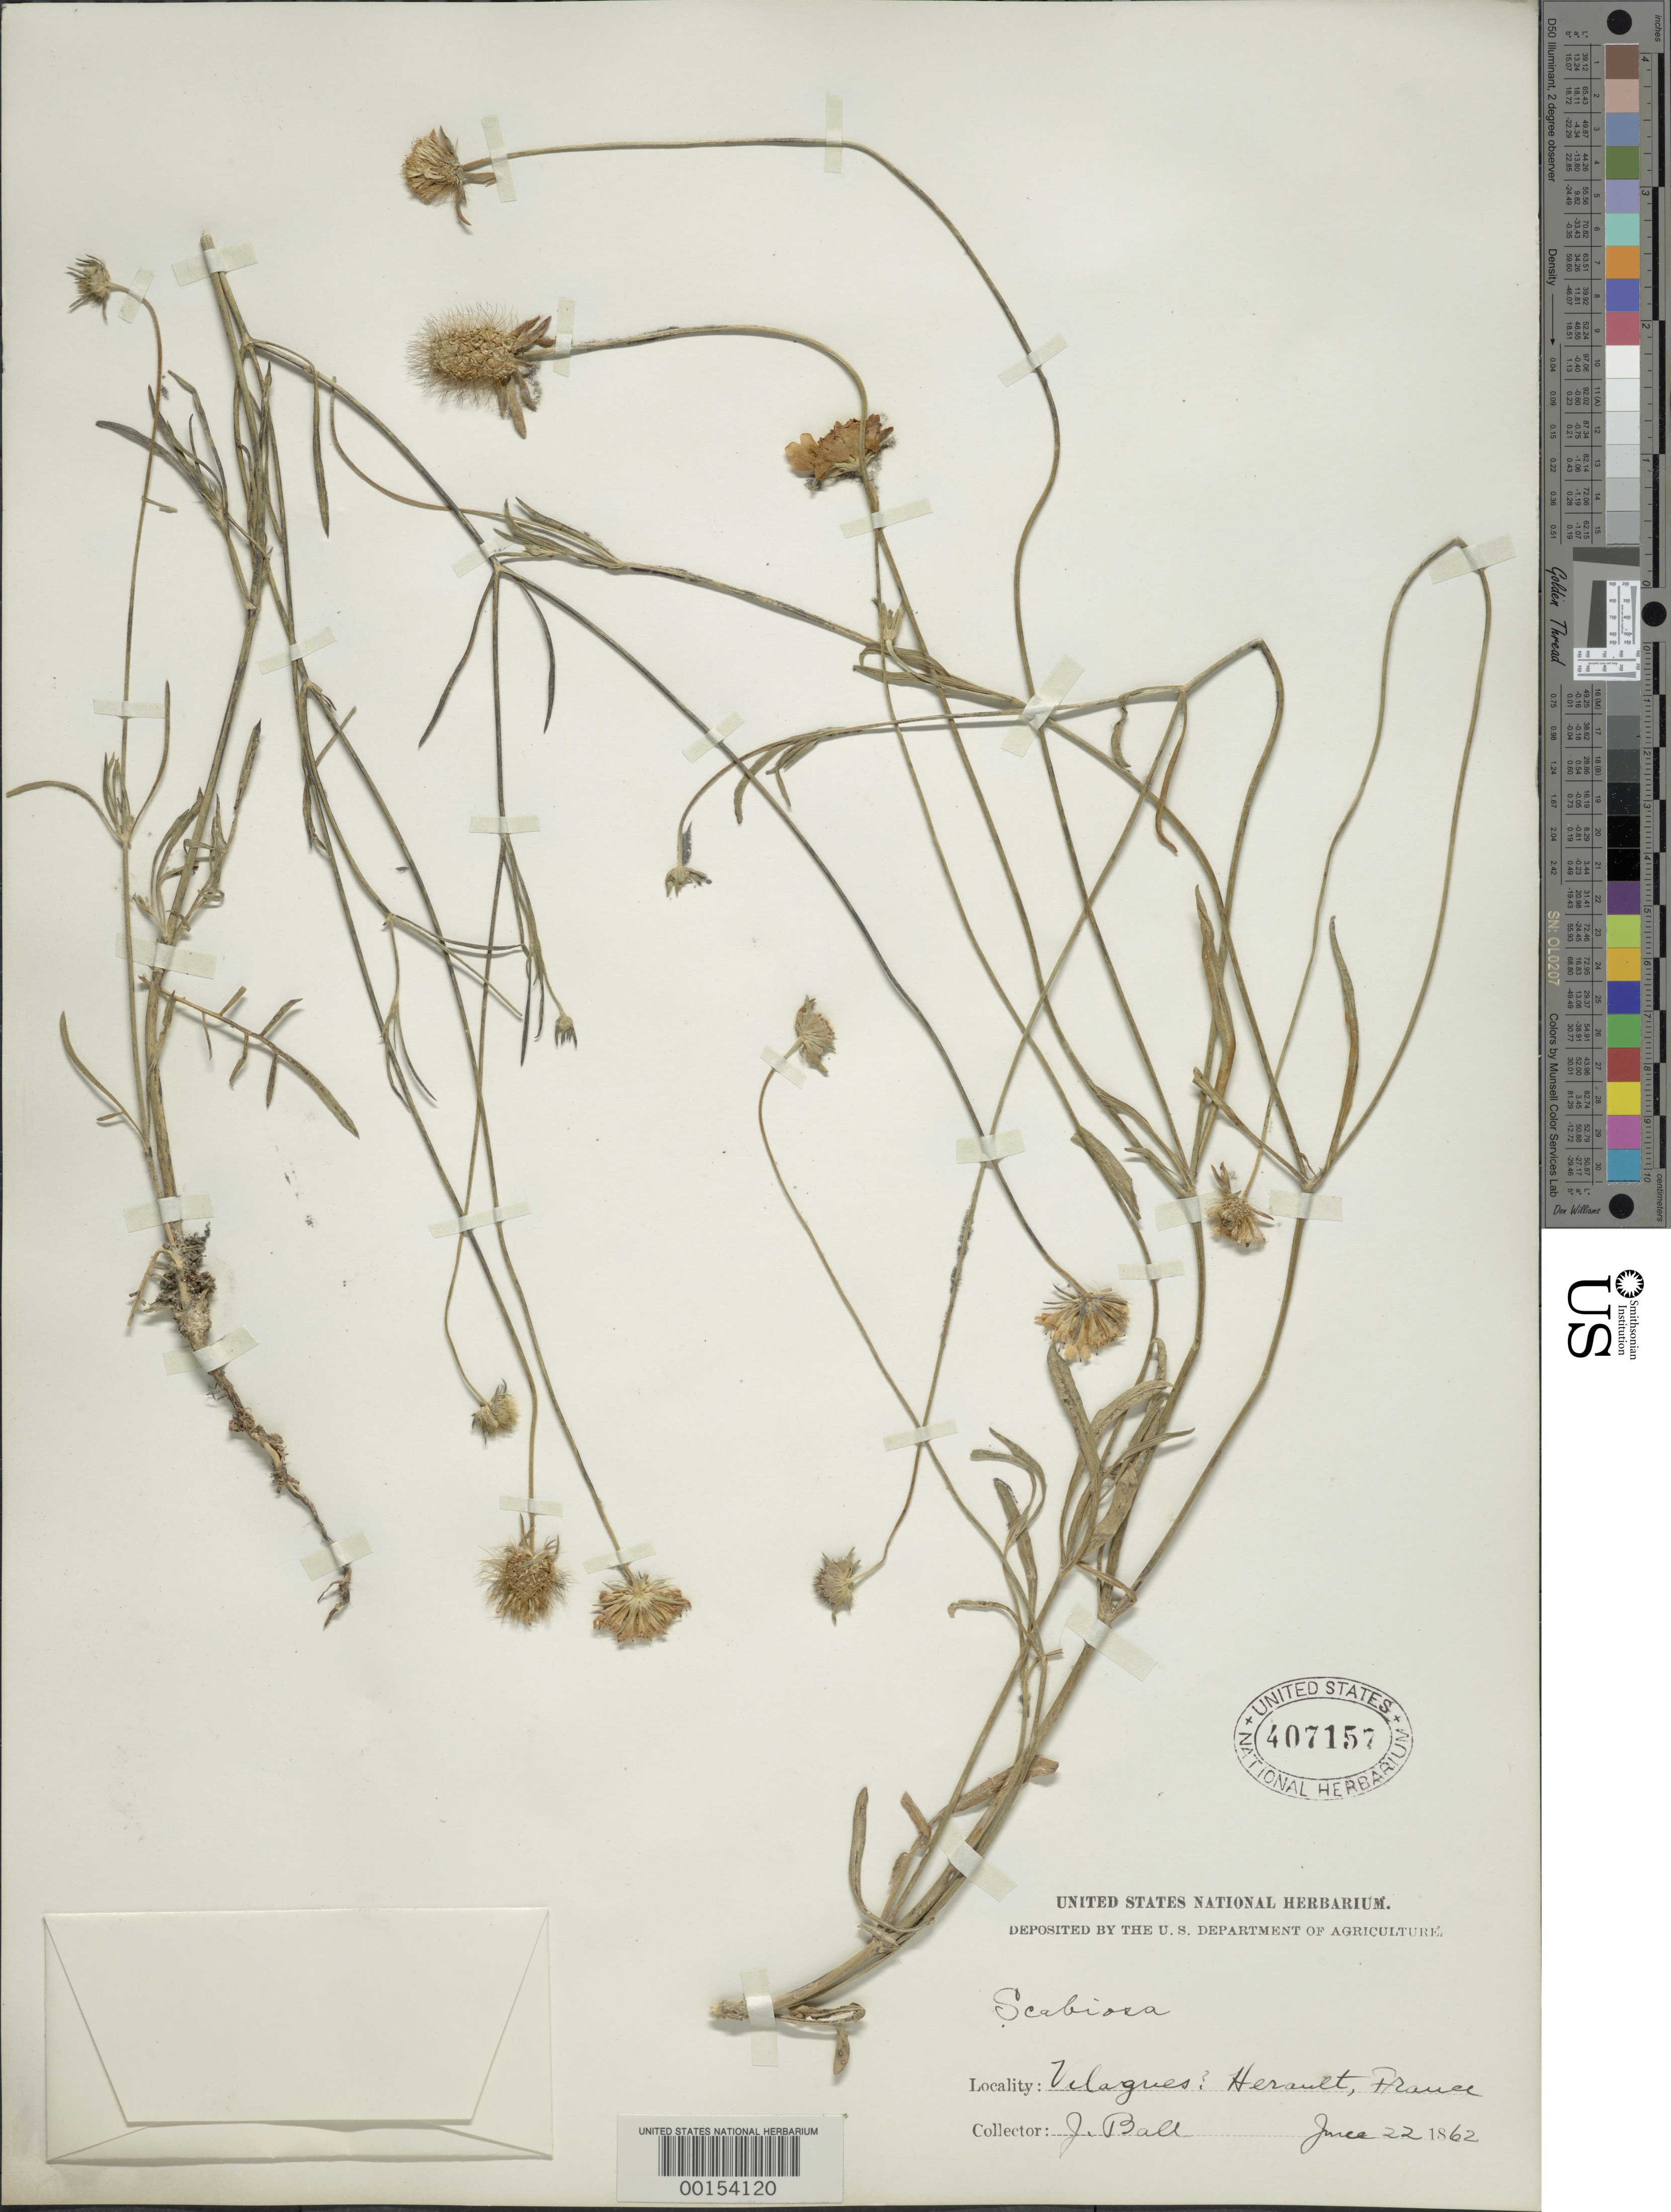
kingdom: Plantae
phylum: Tracheophyta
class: Magnoliopsida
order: Dipsacales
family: Caprifoliaceae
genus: Scabiosa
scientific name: Scabiosa sp.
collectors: J. Ball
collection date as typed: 22 Jun 1862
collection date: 1862-06-22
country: France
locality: Vilagues, Herault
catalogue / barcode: US 407157